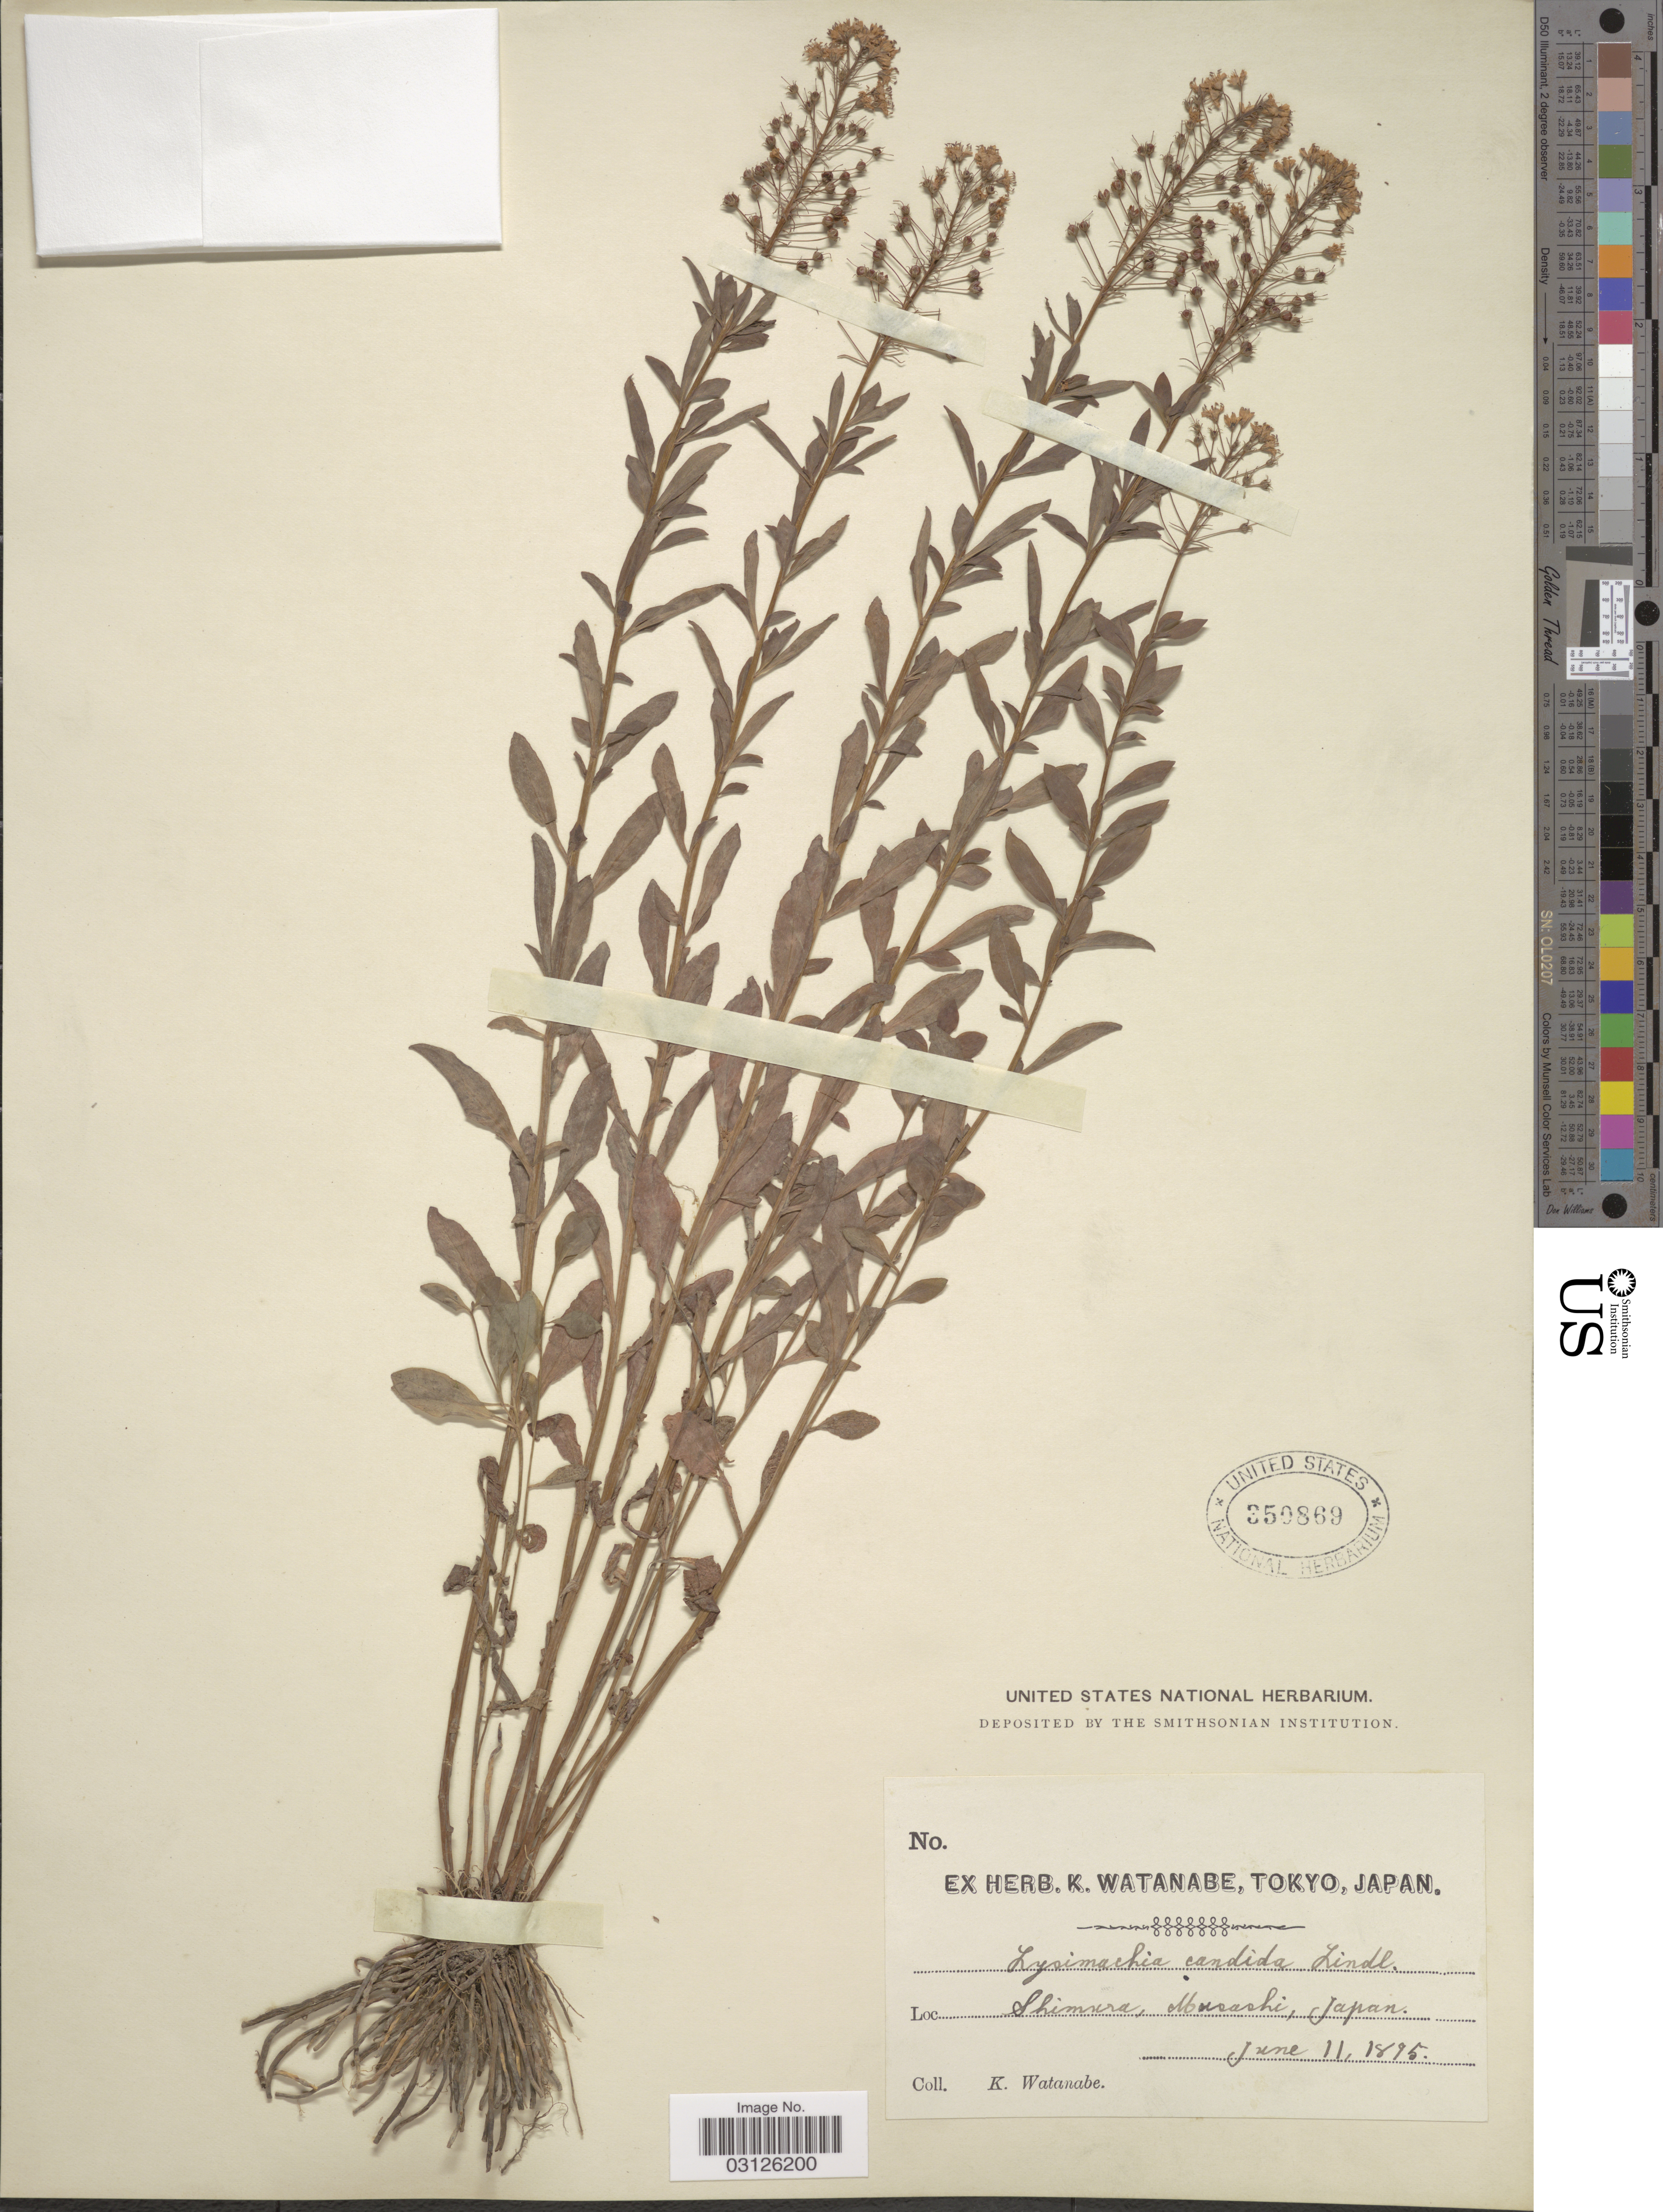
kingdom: Plantae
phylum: Tracheophyta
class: Magnoliopsida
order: Ericales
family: Primulaceae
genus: Lysimachia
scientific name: Lysimachia candida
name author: Lindl.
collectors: K. Watanabe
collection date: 1895-06-11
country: Japan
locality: Shimura, Musashi.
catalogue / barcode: US 350869